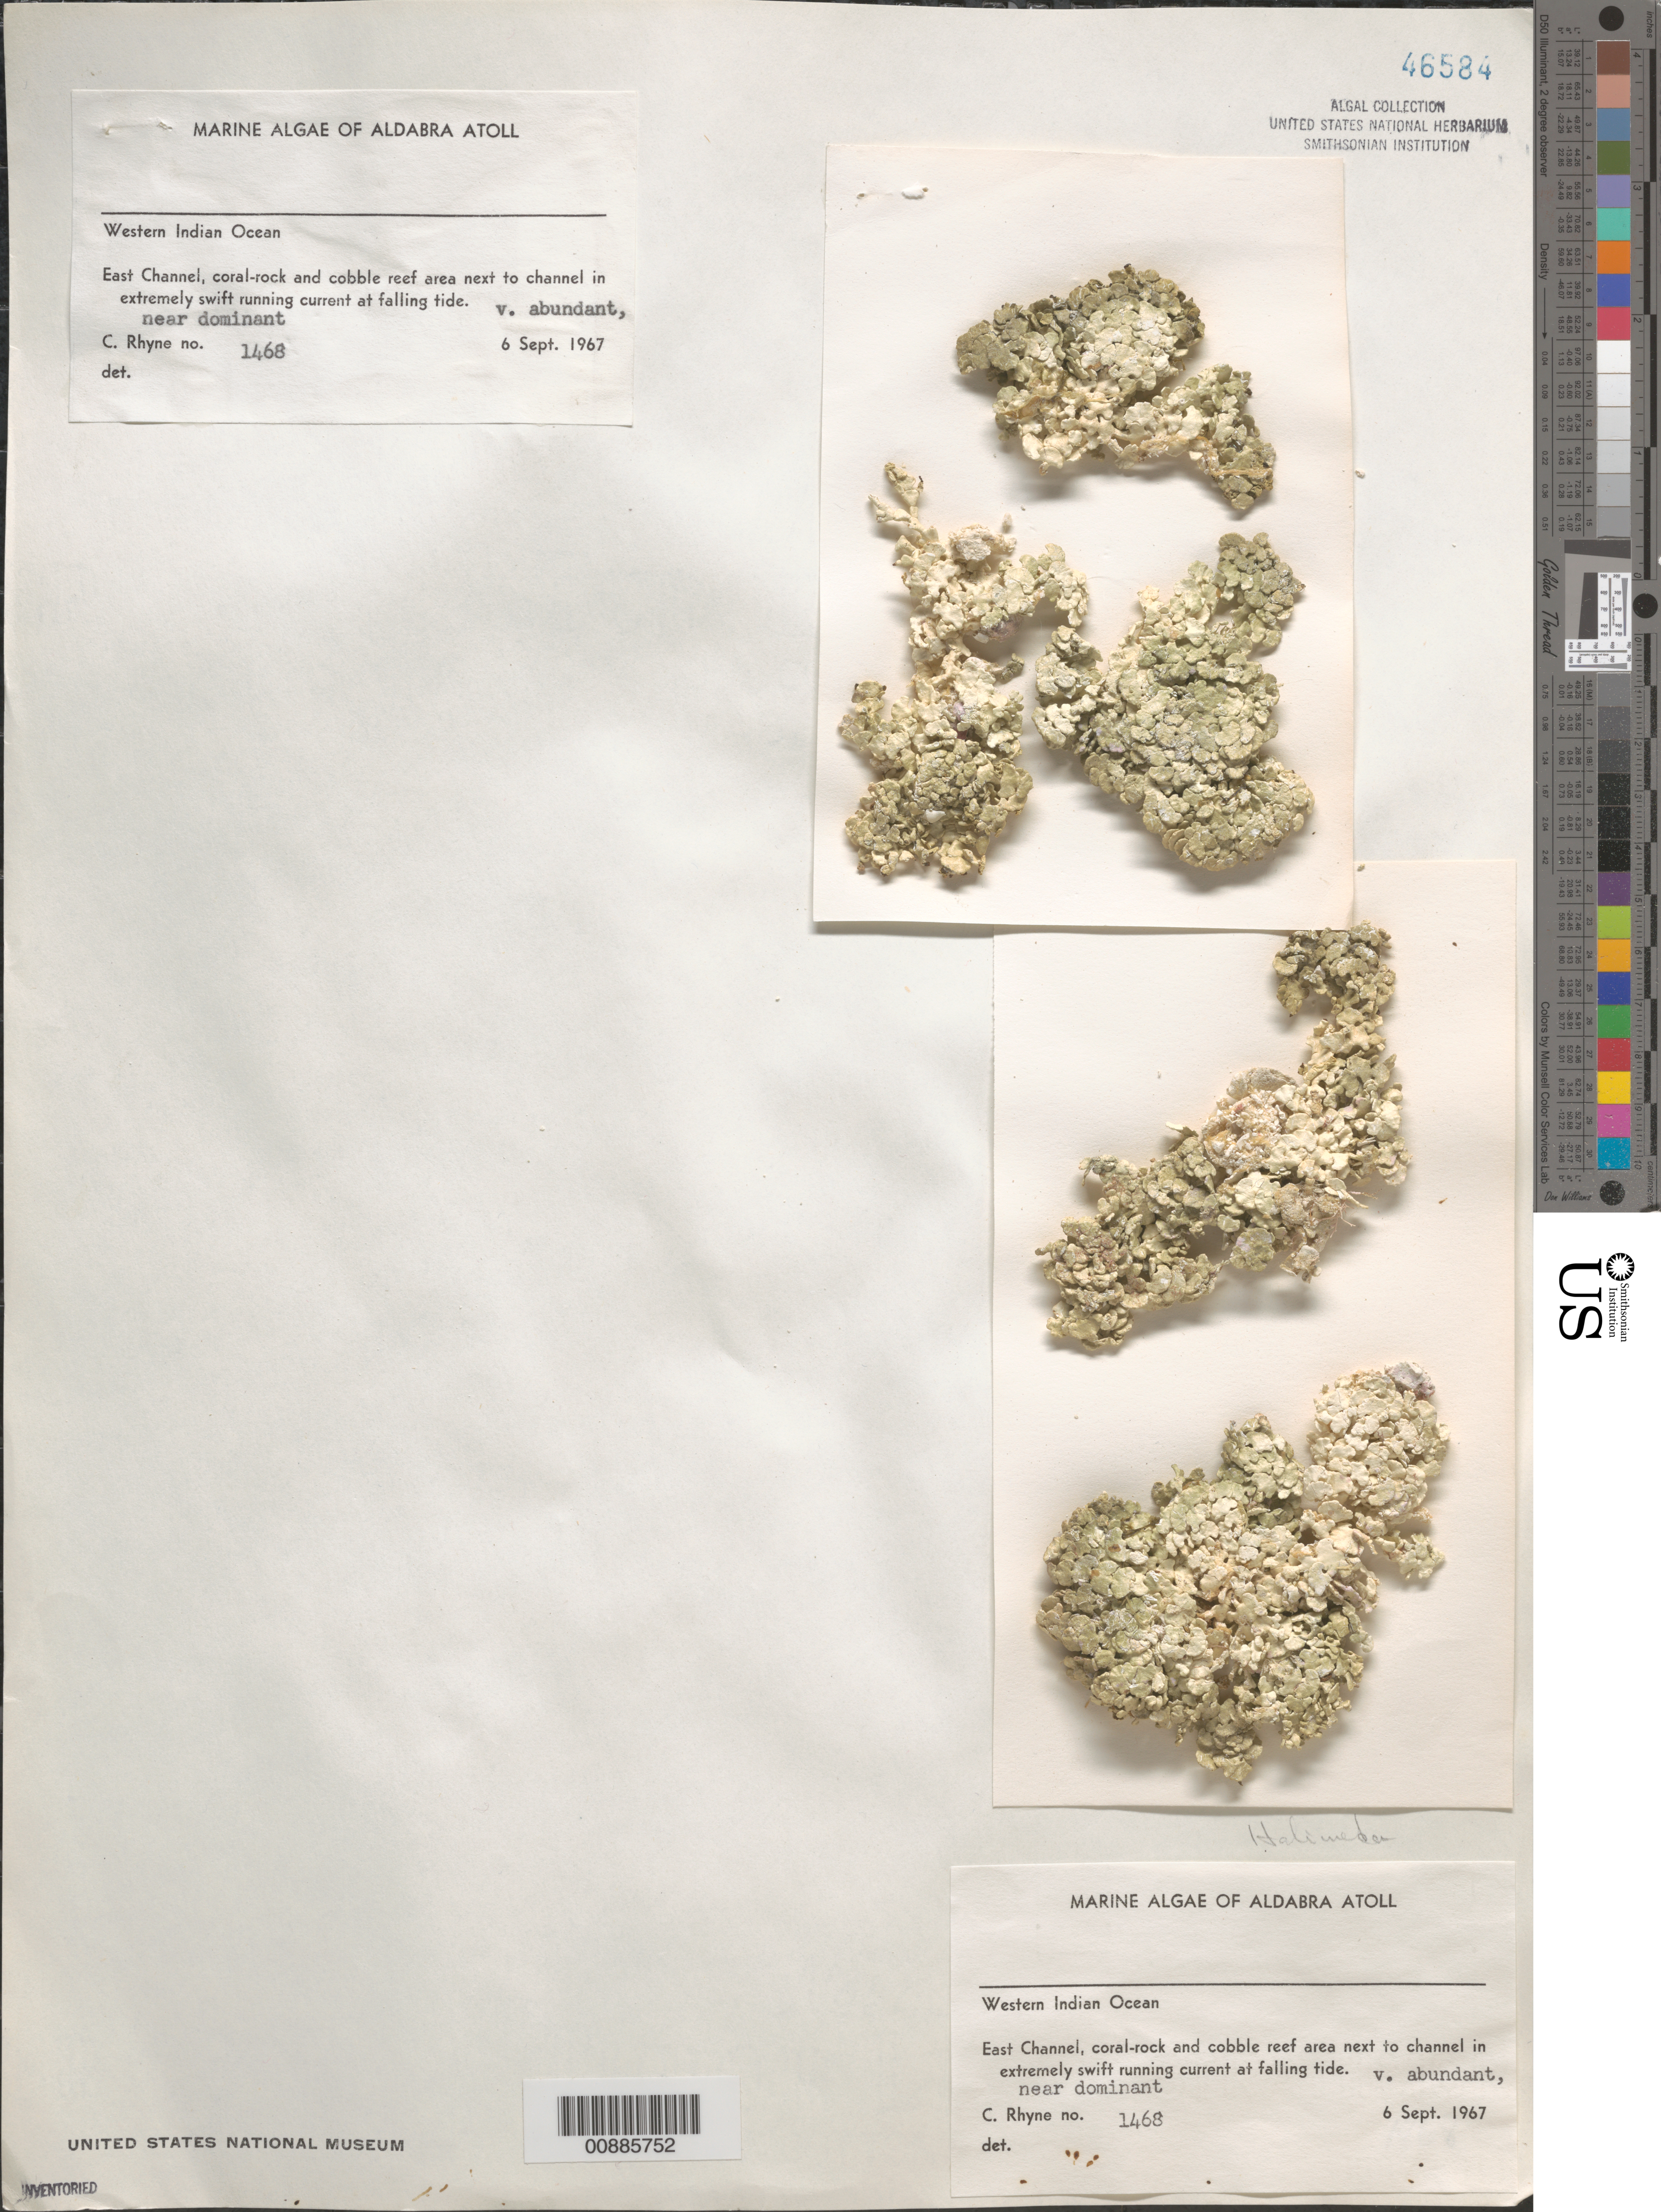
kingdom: Plantae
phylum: Chlorophyta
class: Ulvophyceae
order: Bryopsidales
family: Halimedaceae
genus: Halimeda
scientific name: Halimeda sp.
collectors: C. Rhyne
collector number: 1468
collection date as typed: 06 Sep 1967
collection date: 1967-09-06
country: Seychelles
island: Aldabra Atoll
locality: East Channel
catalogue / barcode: US 46584